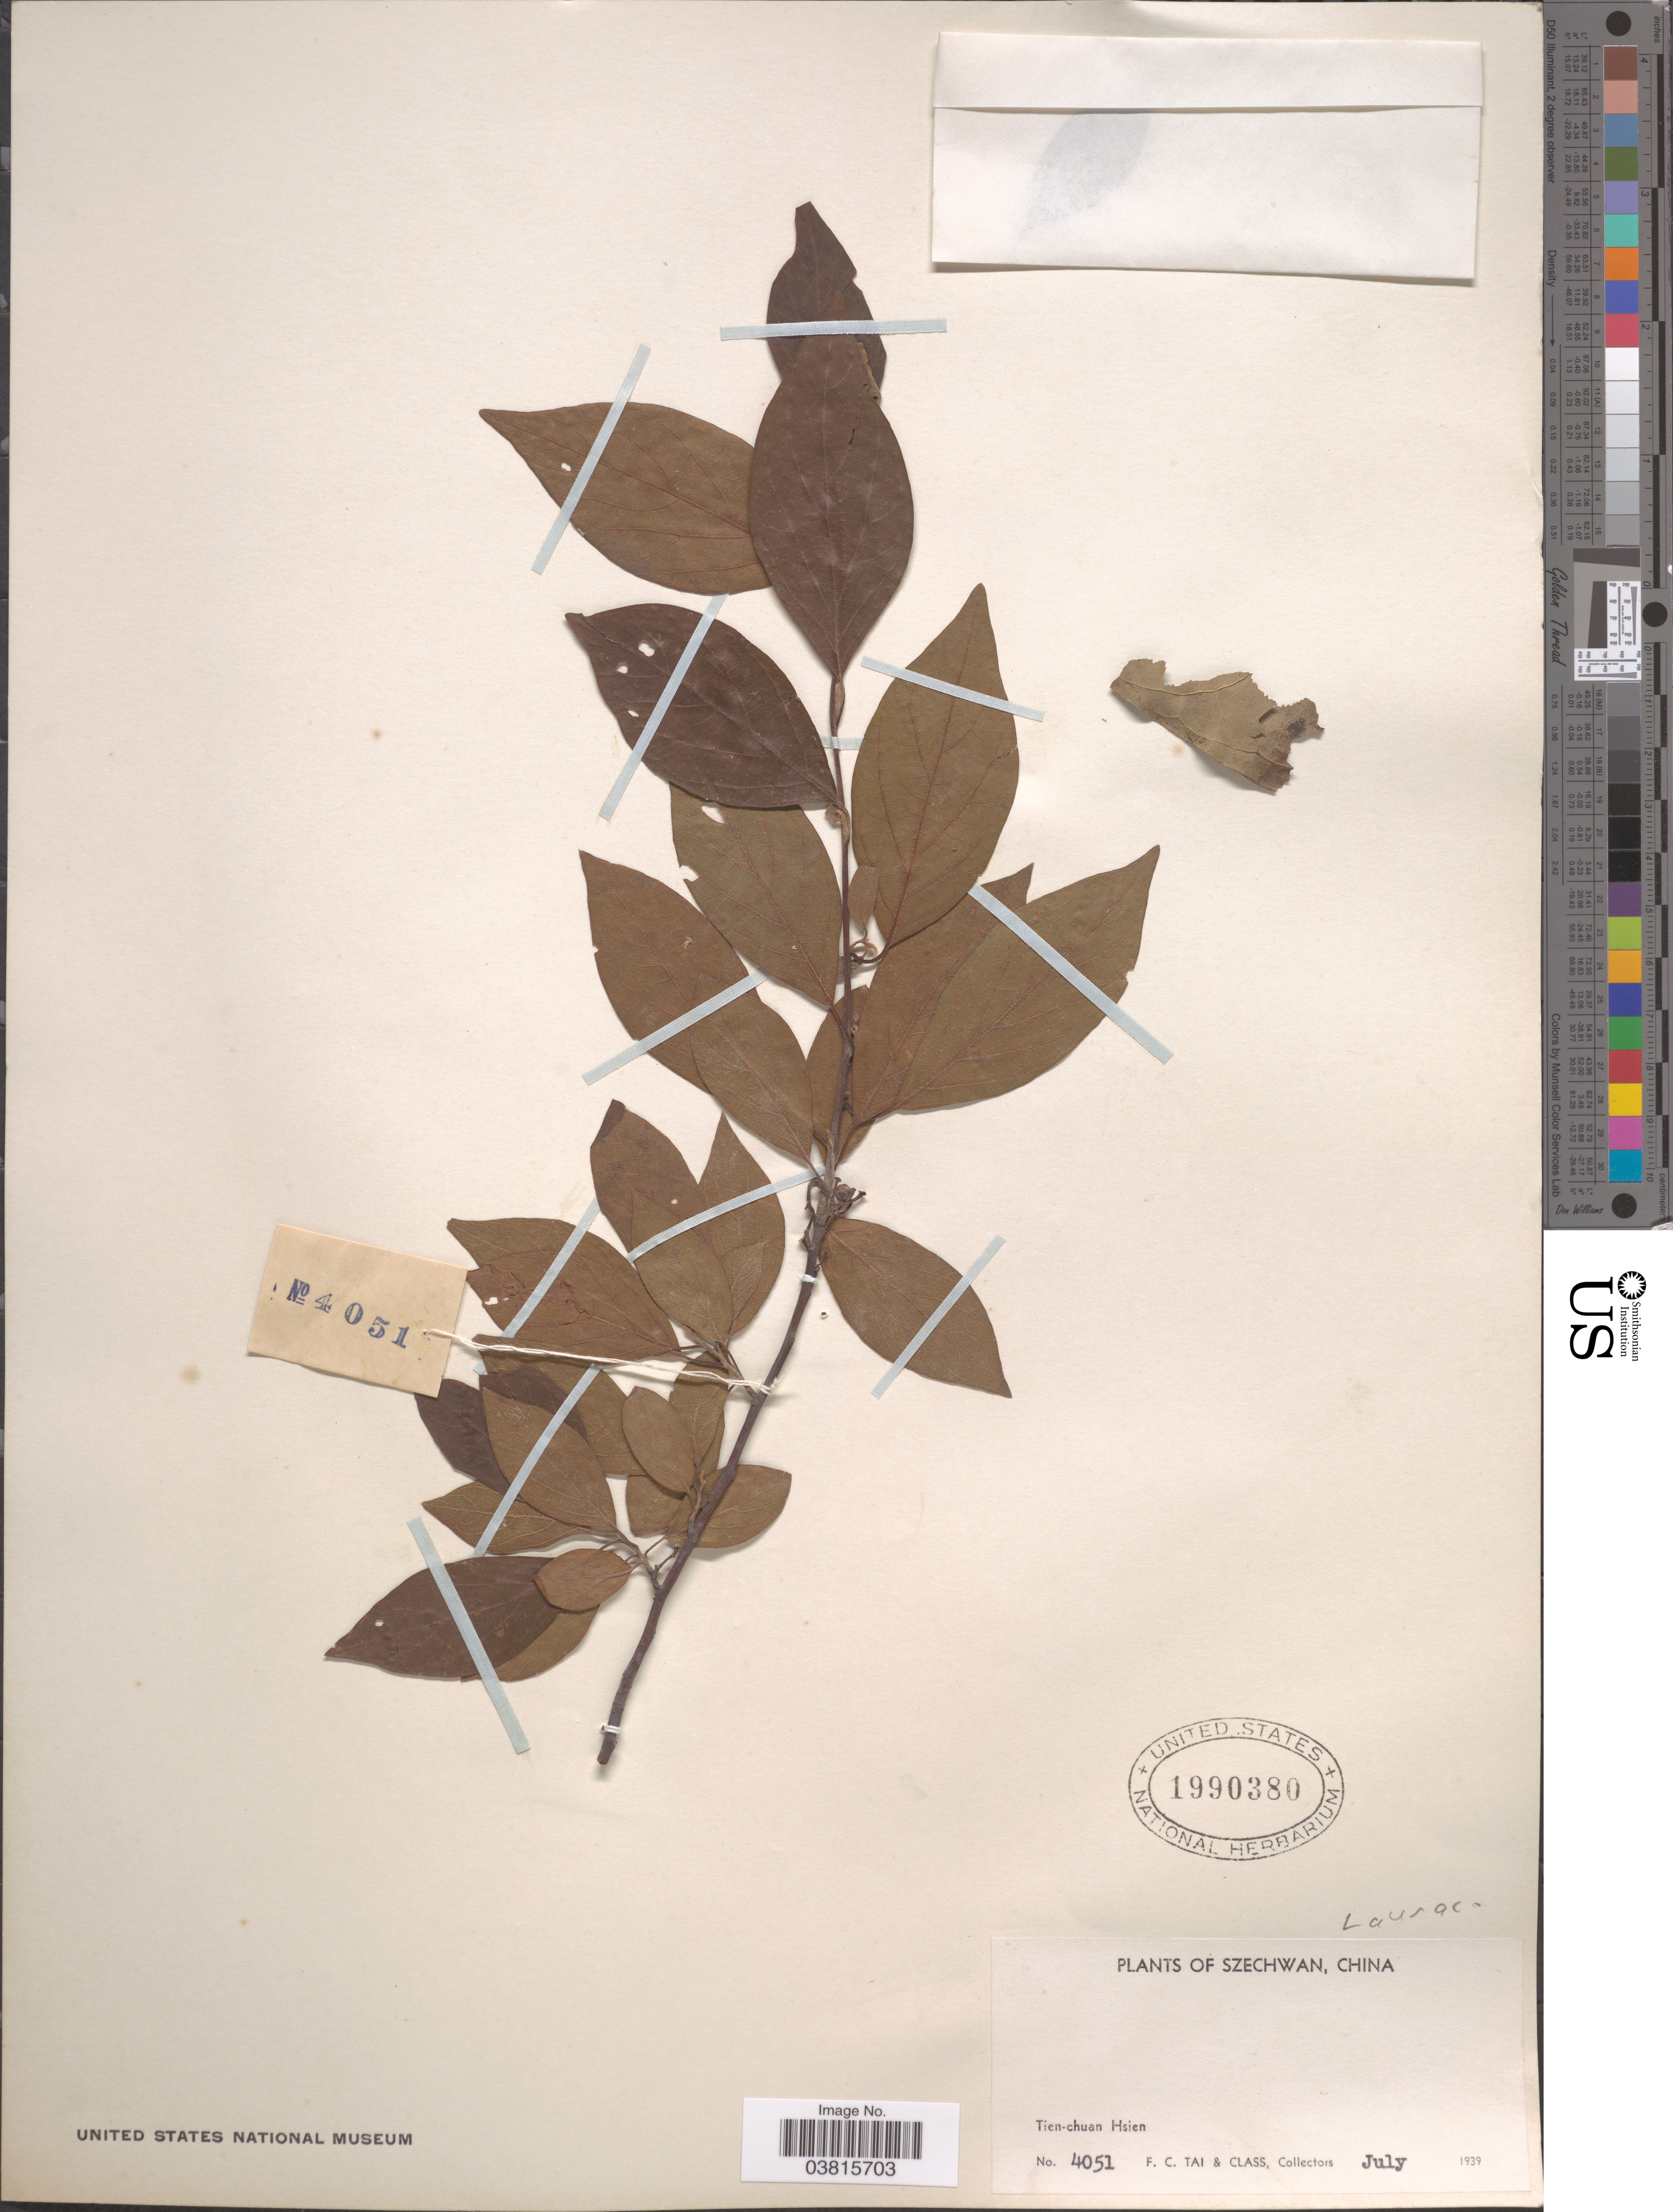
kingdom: Plantae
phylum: Tracheophyta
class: Magnoliopsida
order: Laurales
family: Lauraceae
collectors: F. Tai & Class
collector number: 4051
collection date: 1939-07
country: China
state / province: Sichuan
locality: Szechwan. Tien-chuan Hsien.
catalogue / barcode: US 1990380